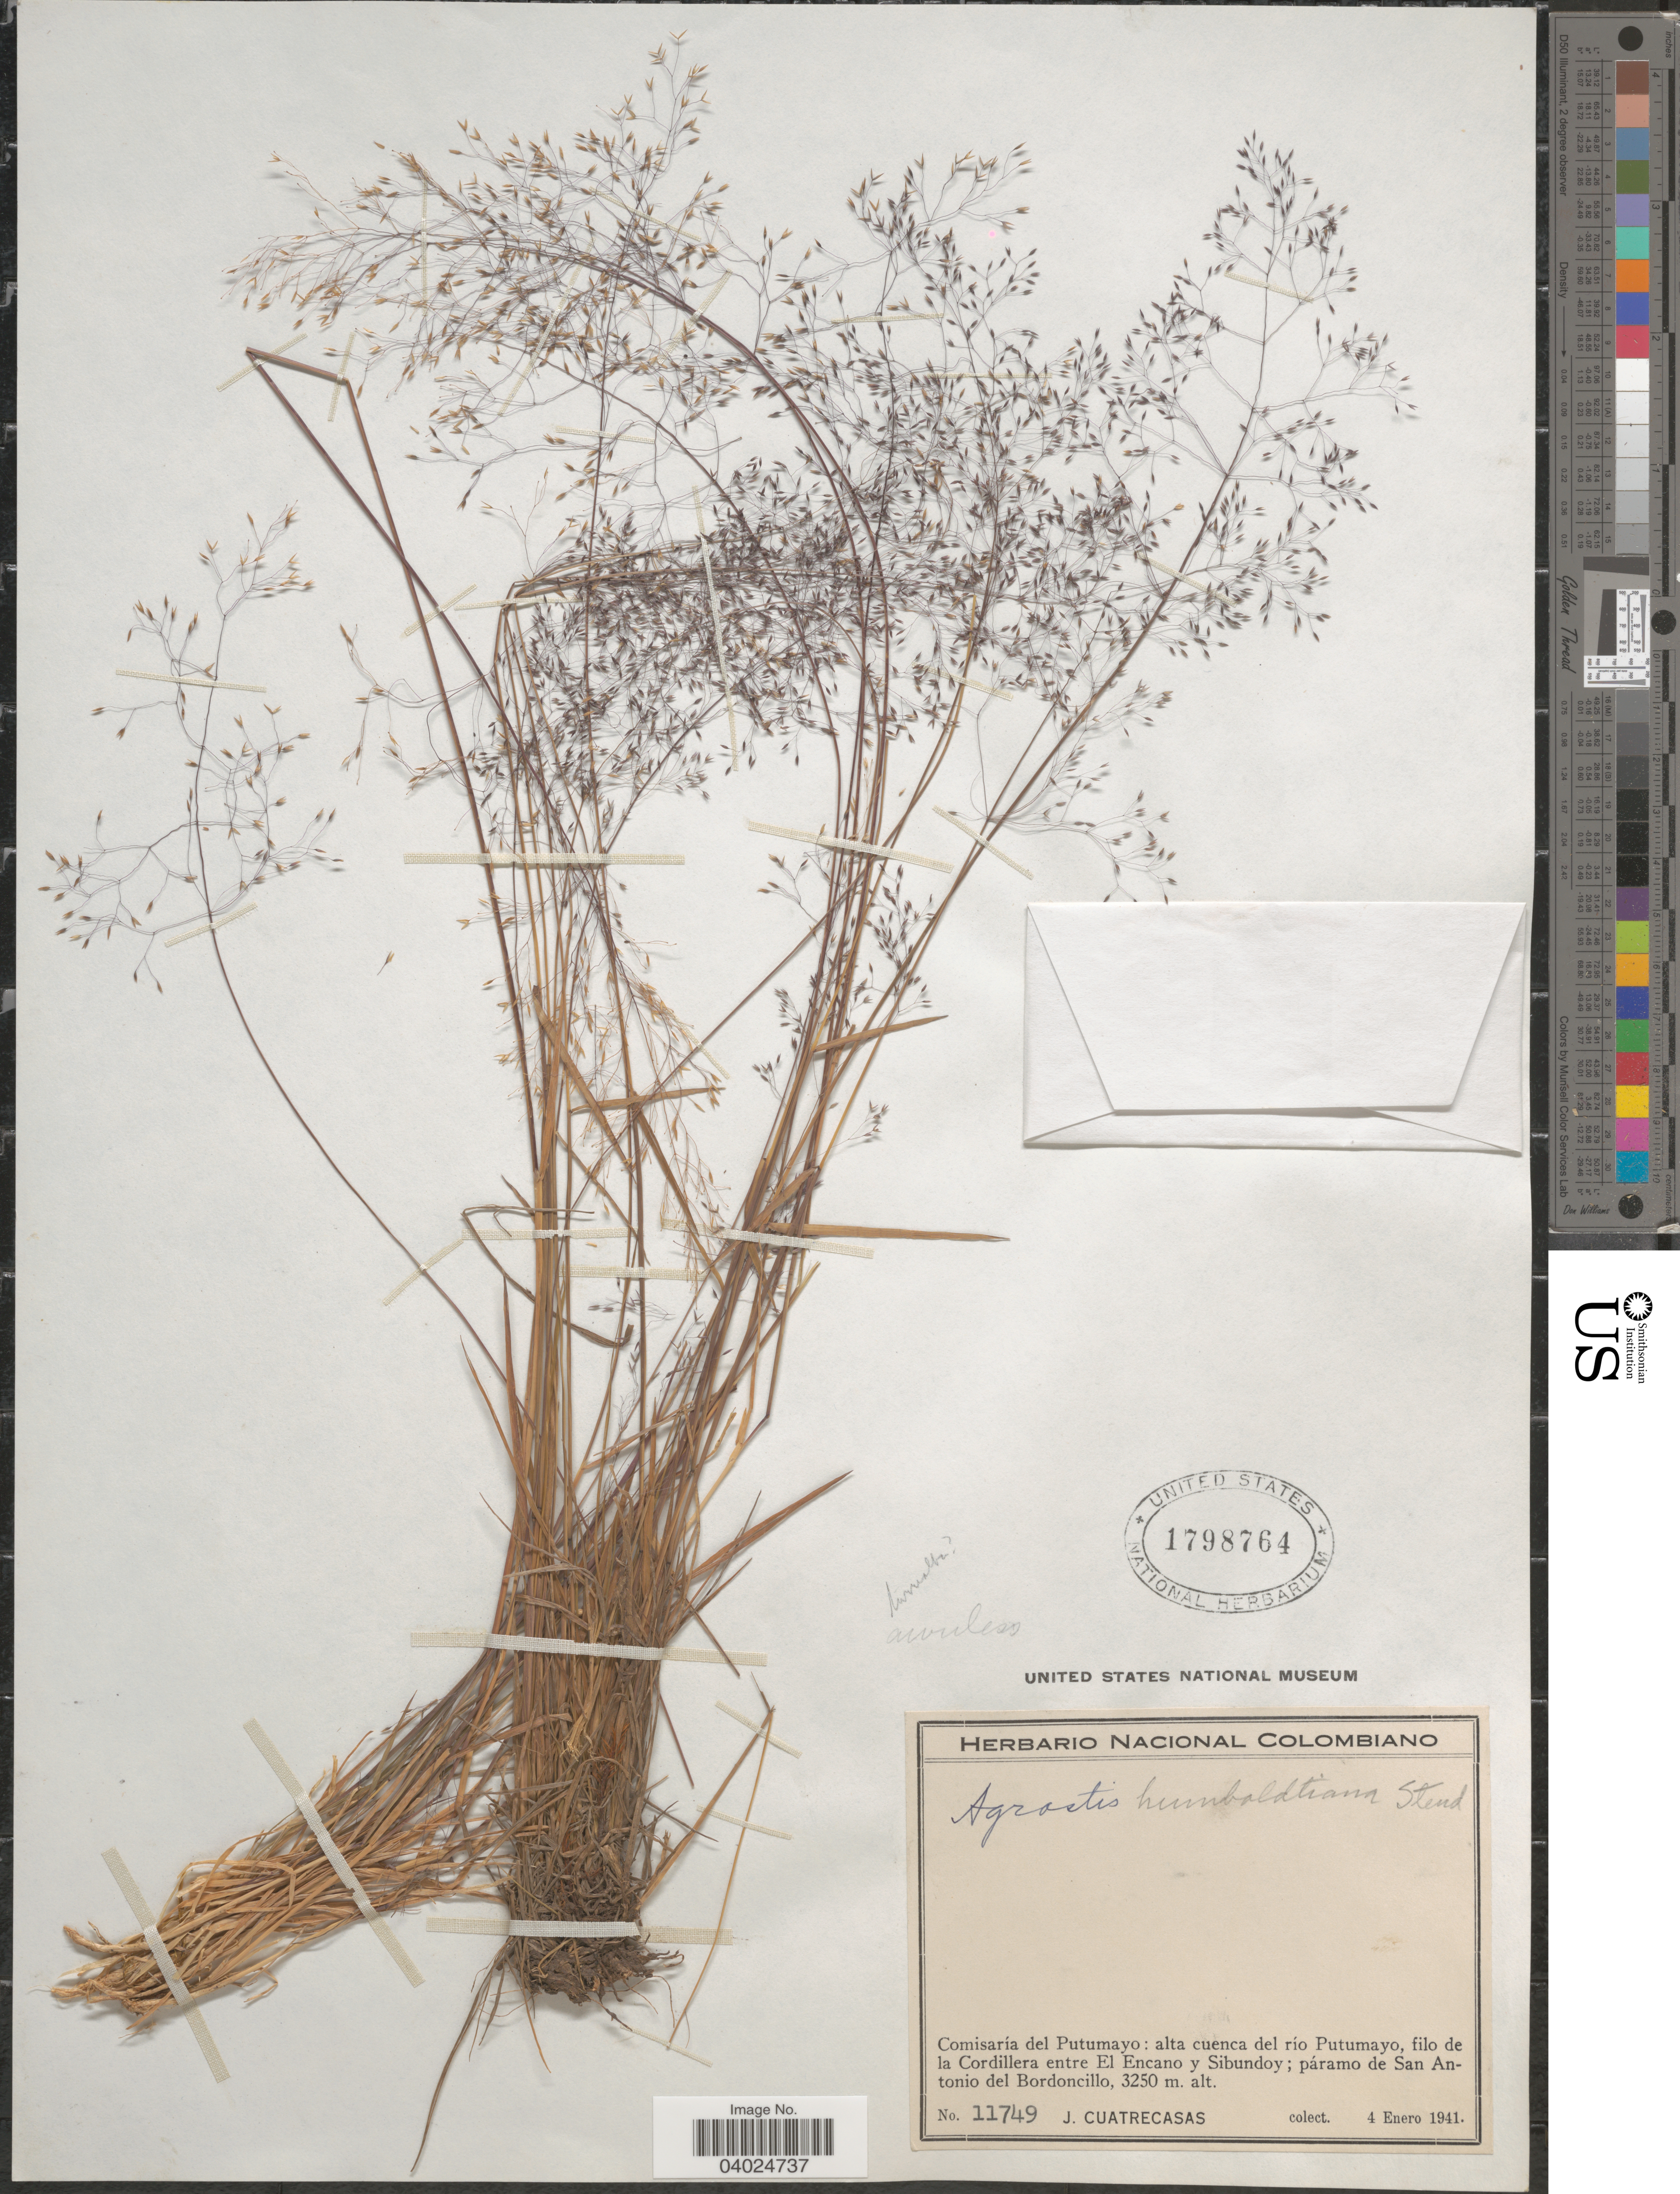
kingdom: Plantae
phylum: Tracheophyta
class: Liliopsida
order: Poales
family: Poaceae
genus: Agrostis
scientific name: Agrostis stolonifera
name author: L.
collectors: J. Cuatrecasas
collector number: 11749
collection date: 1941-01-04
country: Colombia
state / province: Putumayo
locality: Comisaría del Putumayo: alta cuenca del río Putumayo, filo de la Cordillera entre El Encano y Sibundoy; páramo de San Antonio del Bordoncillo.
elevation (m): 3250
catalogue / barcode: US 1798764